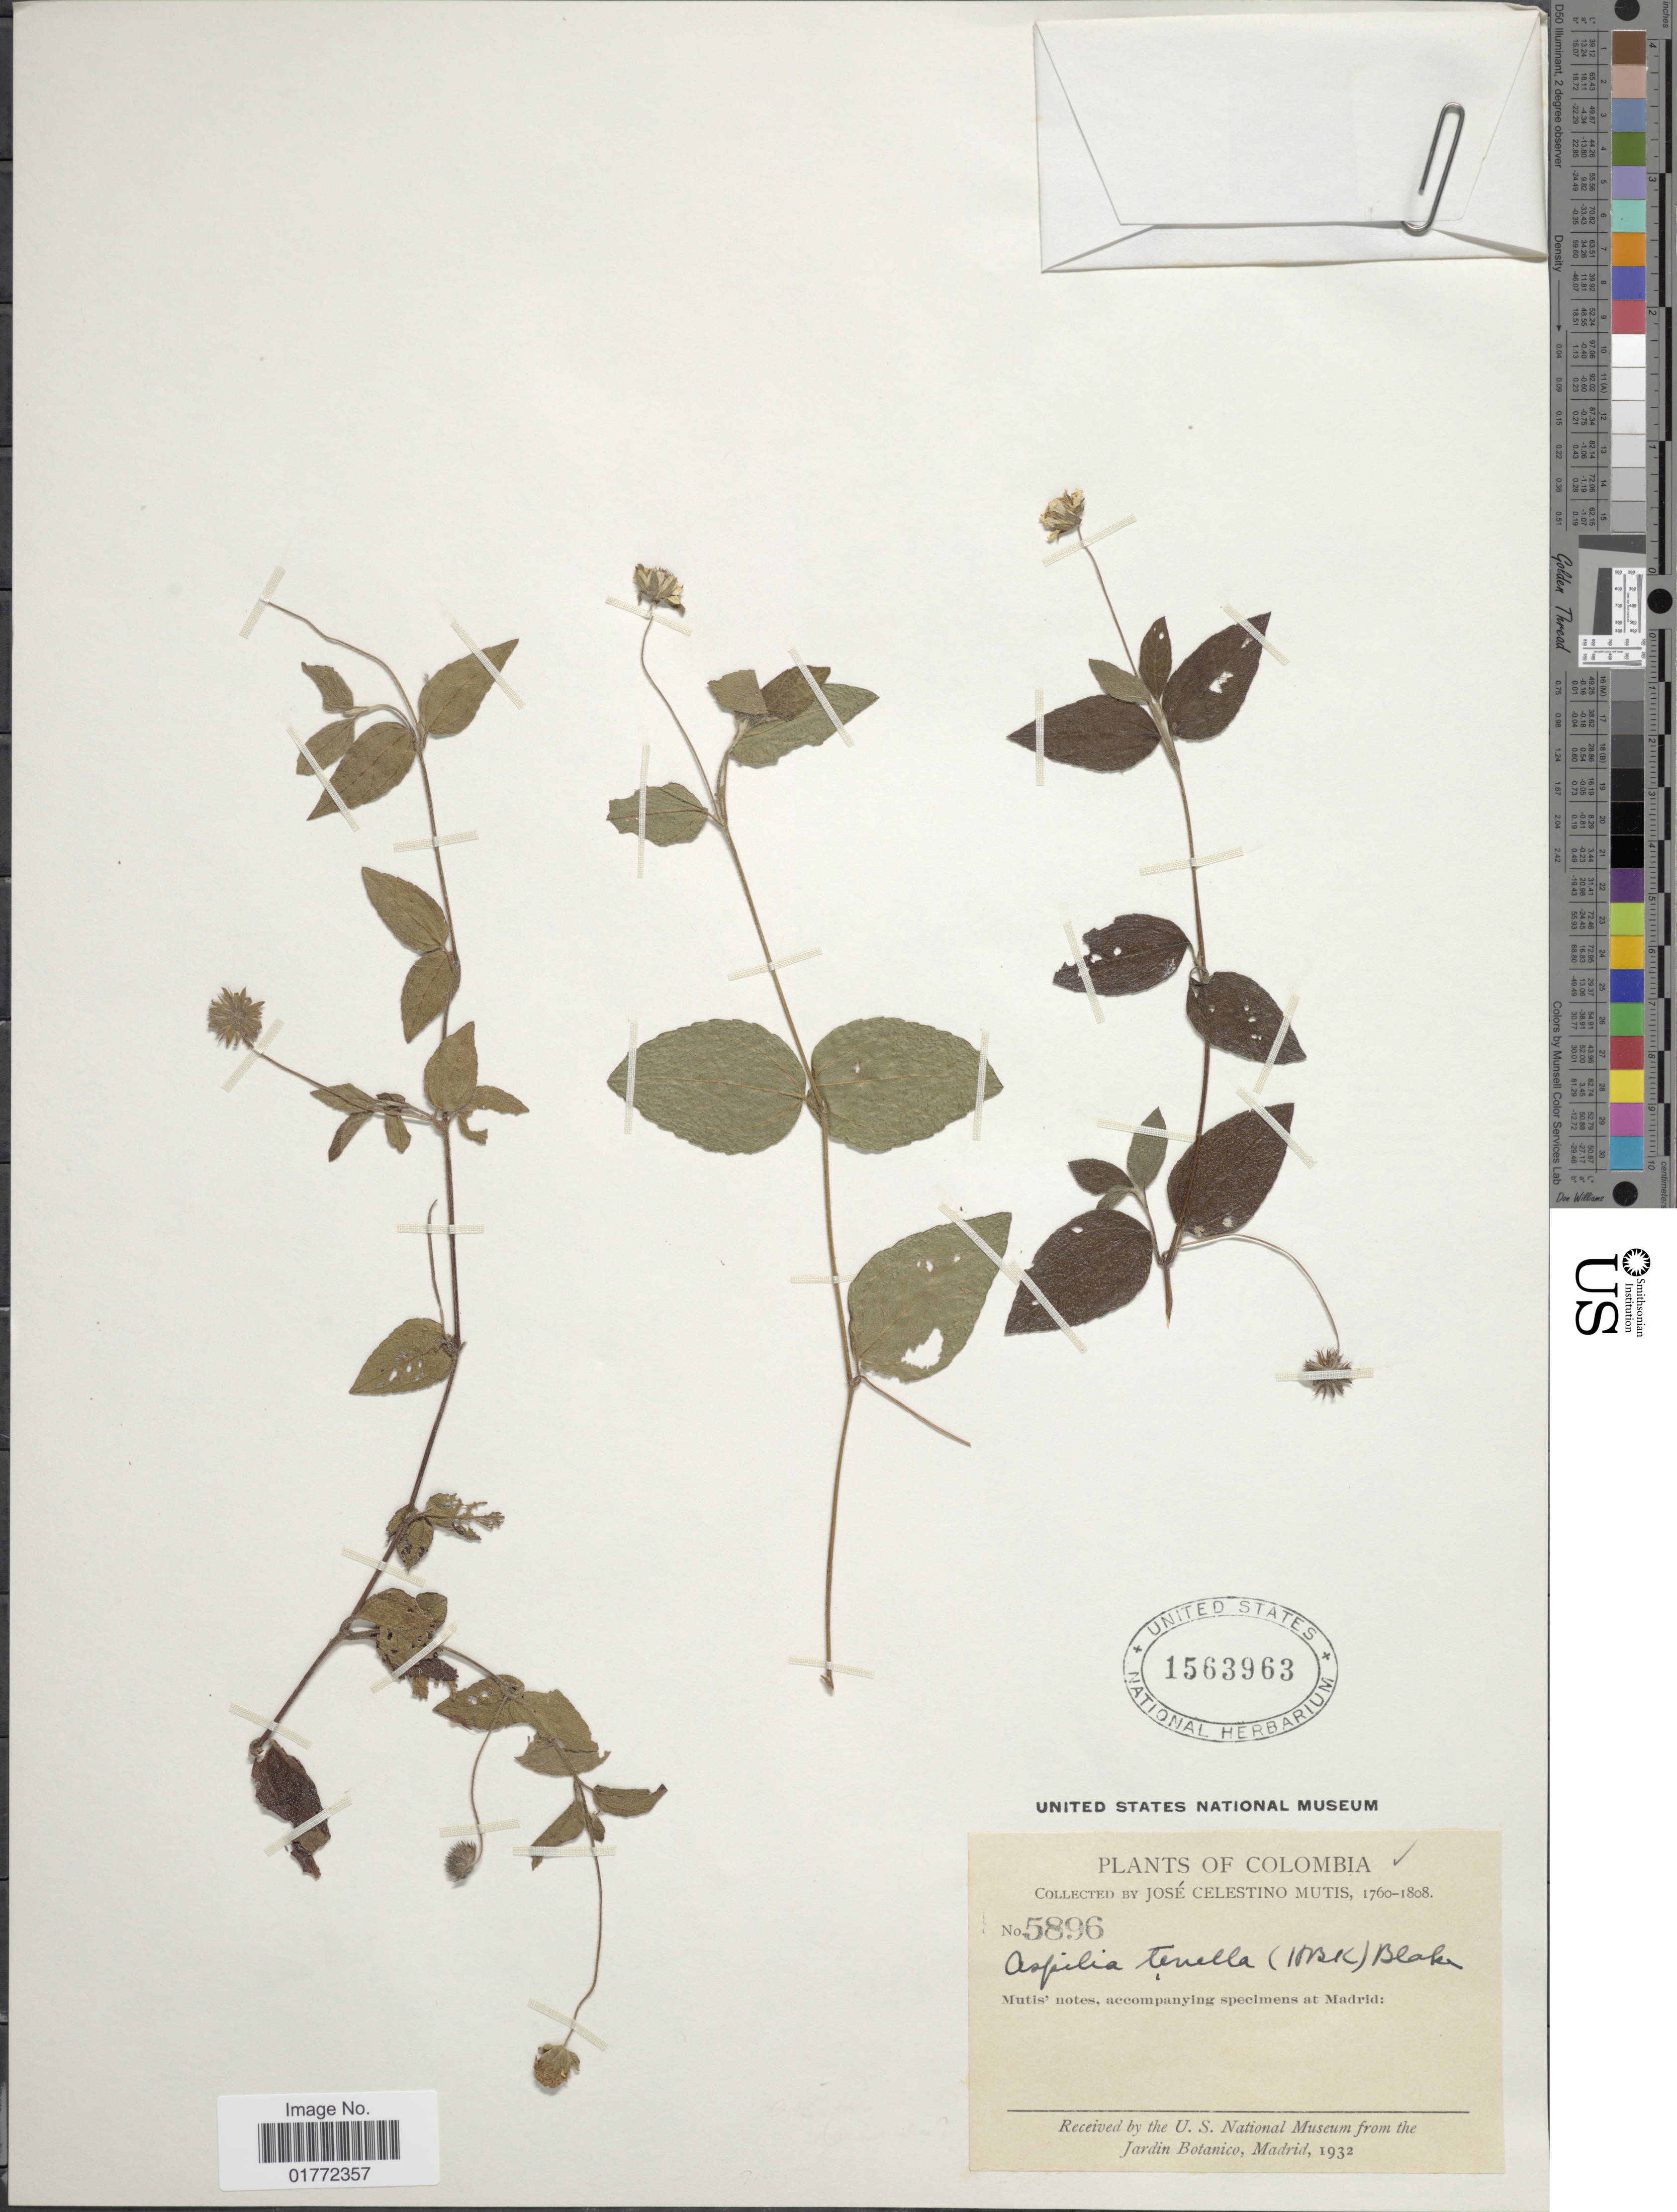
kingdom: Plantae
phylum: Tracheophyta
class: Magnoliopsida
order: Asterales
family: Asteraceae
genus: Eleutheranthera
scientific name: Eleutheranthera tenella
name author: (Kunth) H. Rob.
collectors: J. C. B. Mutis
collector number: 5896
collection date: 1760/1808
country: Colombia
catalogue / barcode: US 1563963